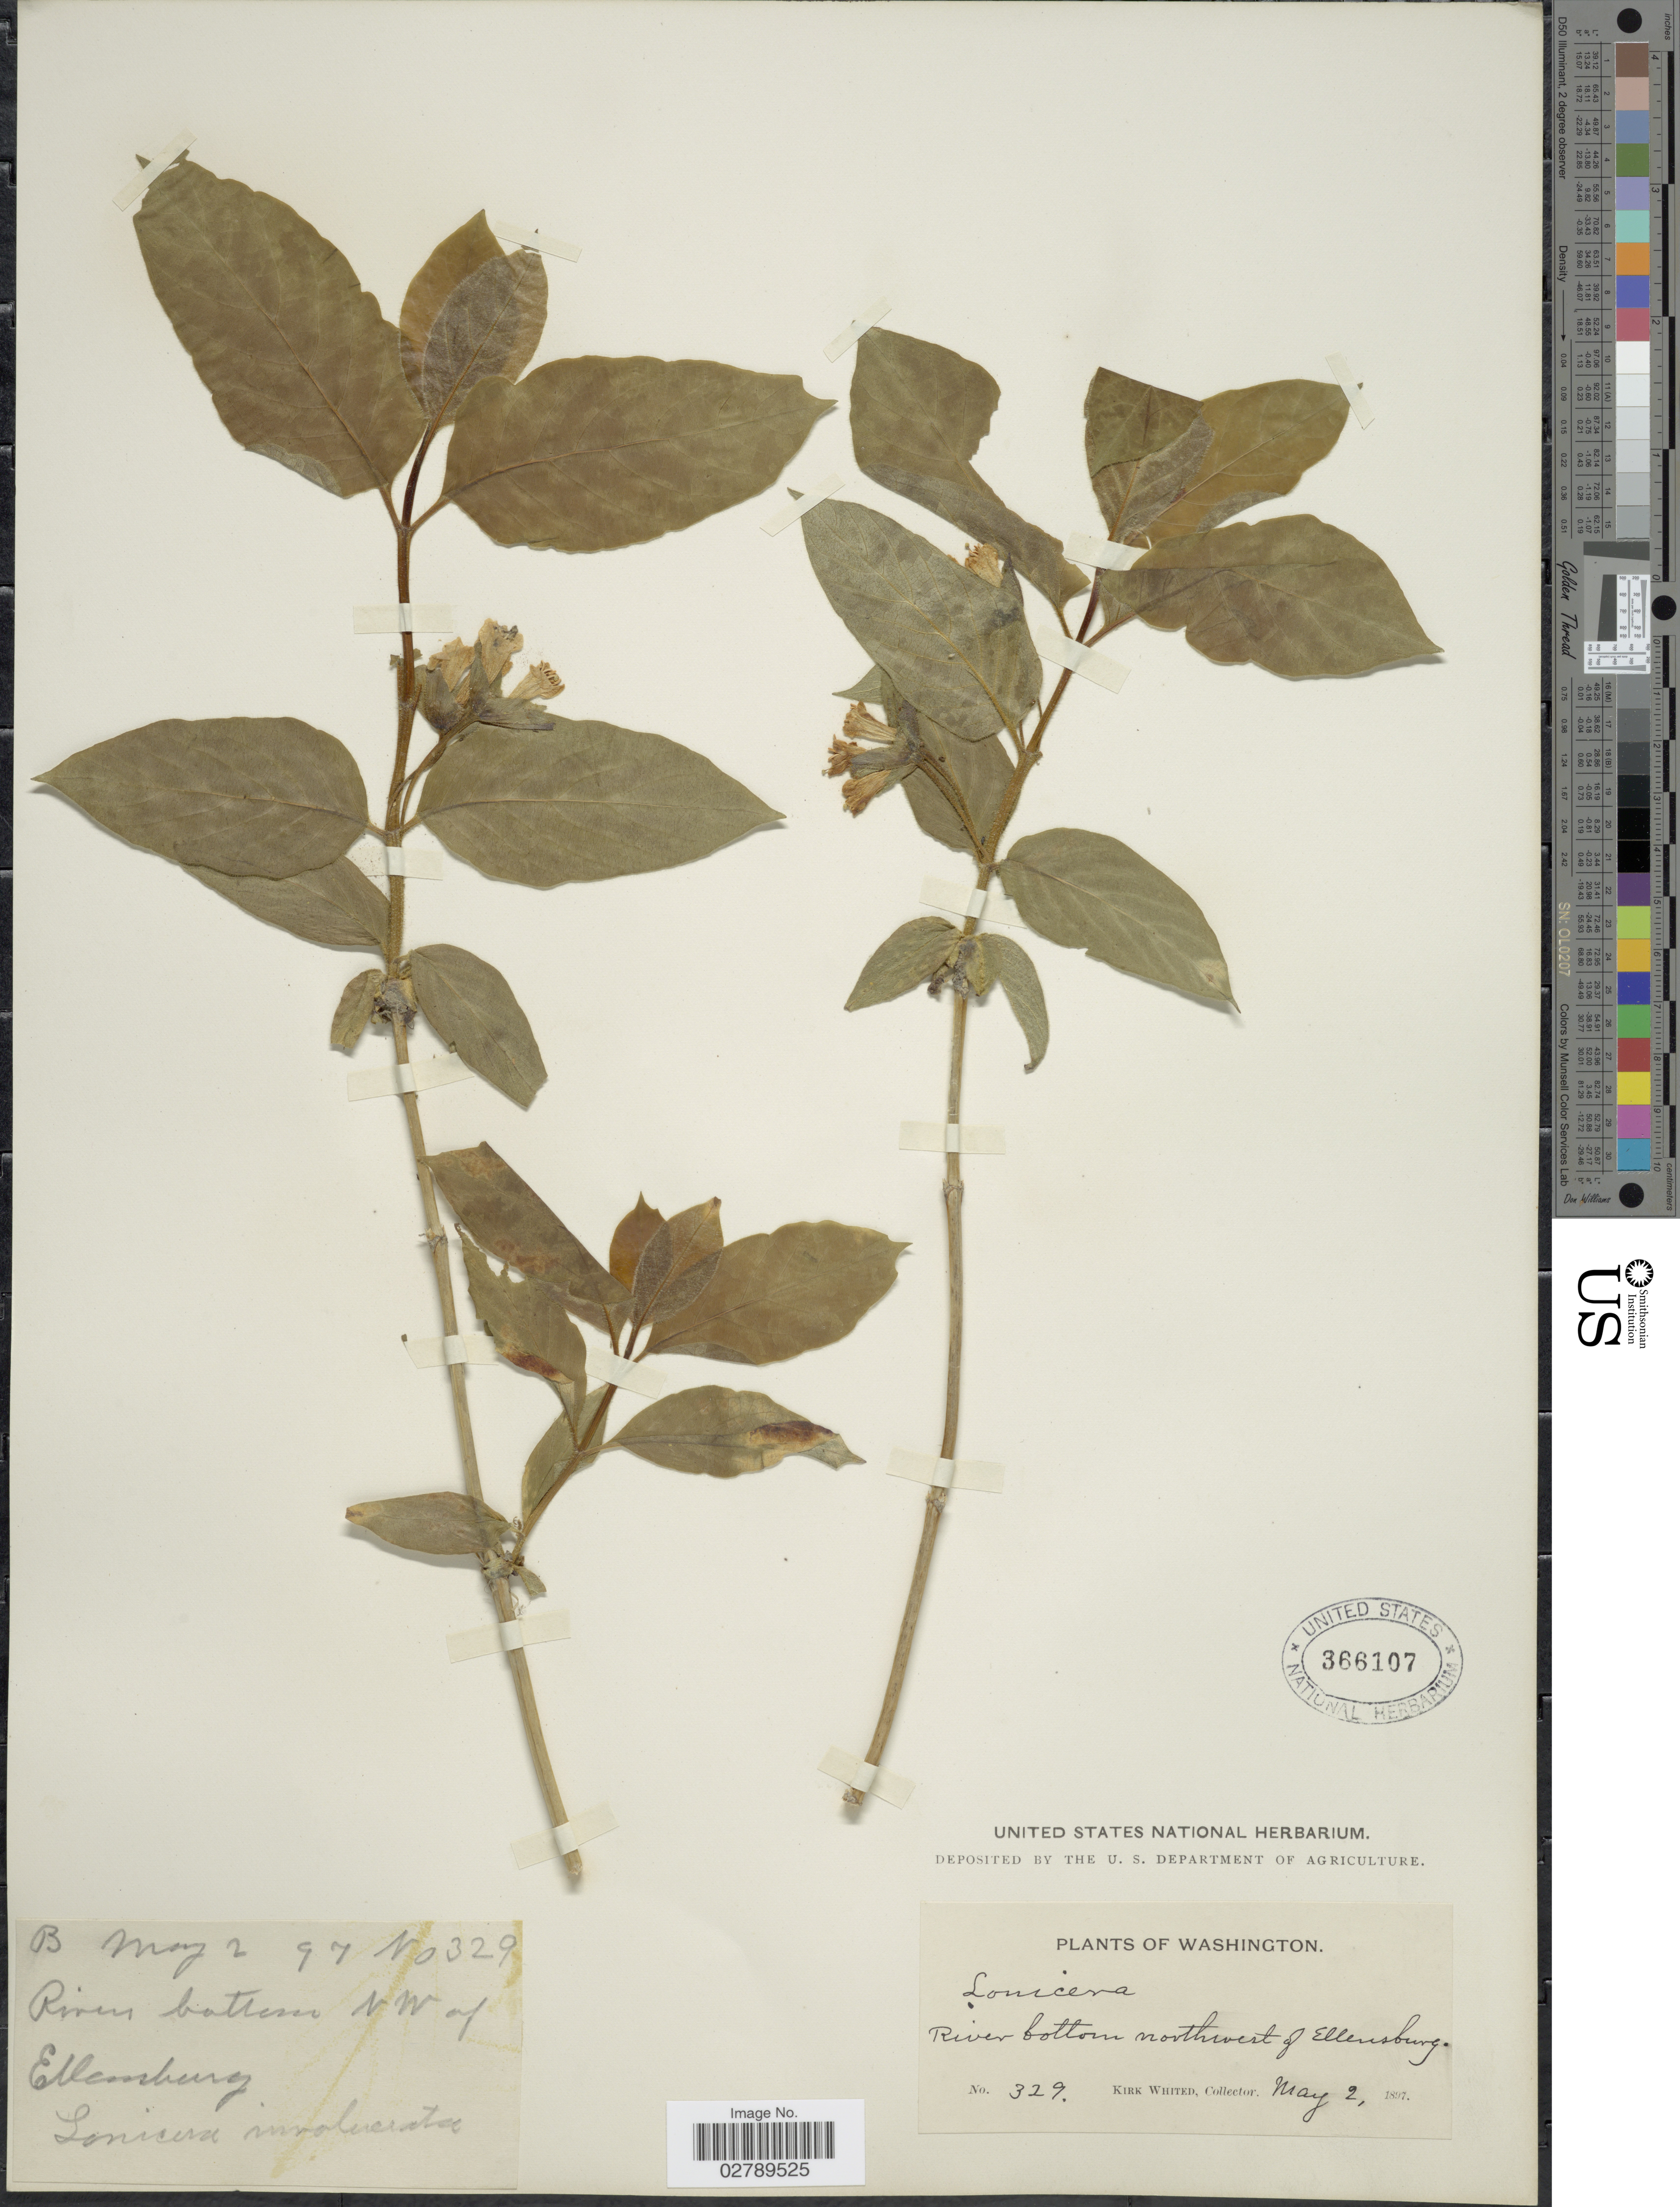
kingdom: Plantae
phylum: Tracheophyta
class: Magnoliopsida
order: Dipsacales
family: Caprifoliaceae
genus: Lonicera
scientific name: Lonicera involucrata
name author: (Richardson) Banks ex Spreng.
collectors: K. Whited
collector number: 329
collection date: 1897-05-02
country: United States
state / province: Washington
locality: River bottom NW of Ellenburg.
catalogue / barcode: US 366107